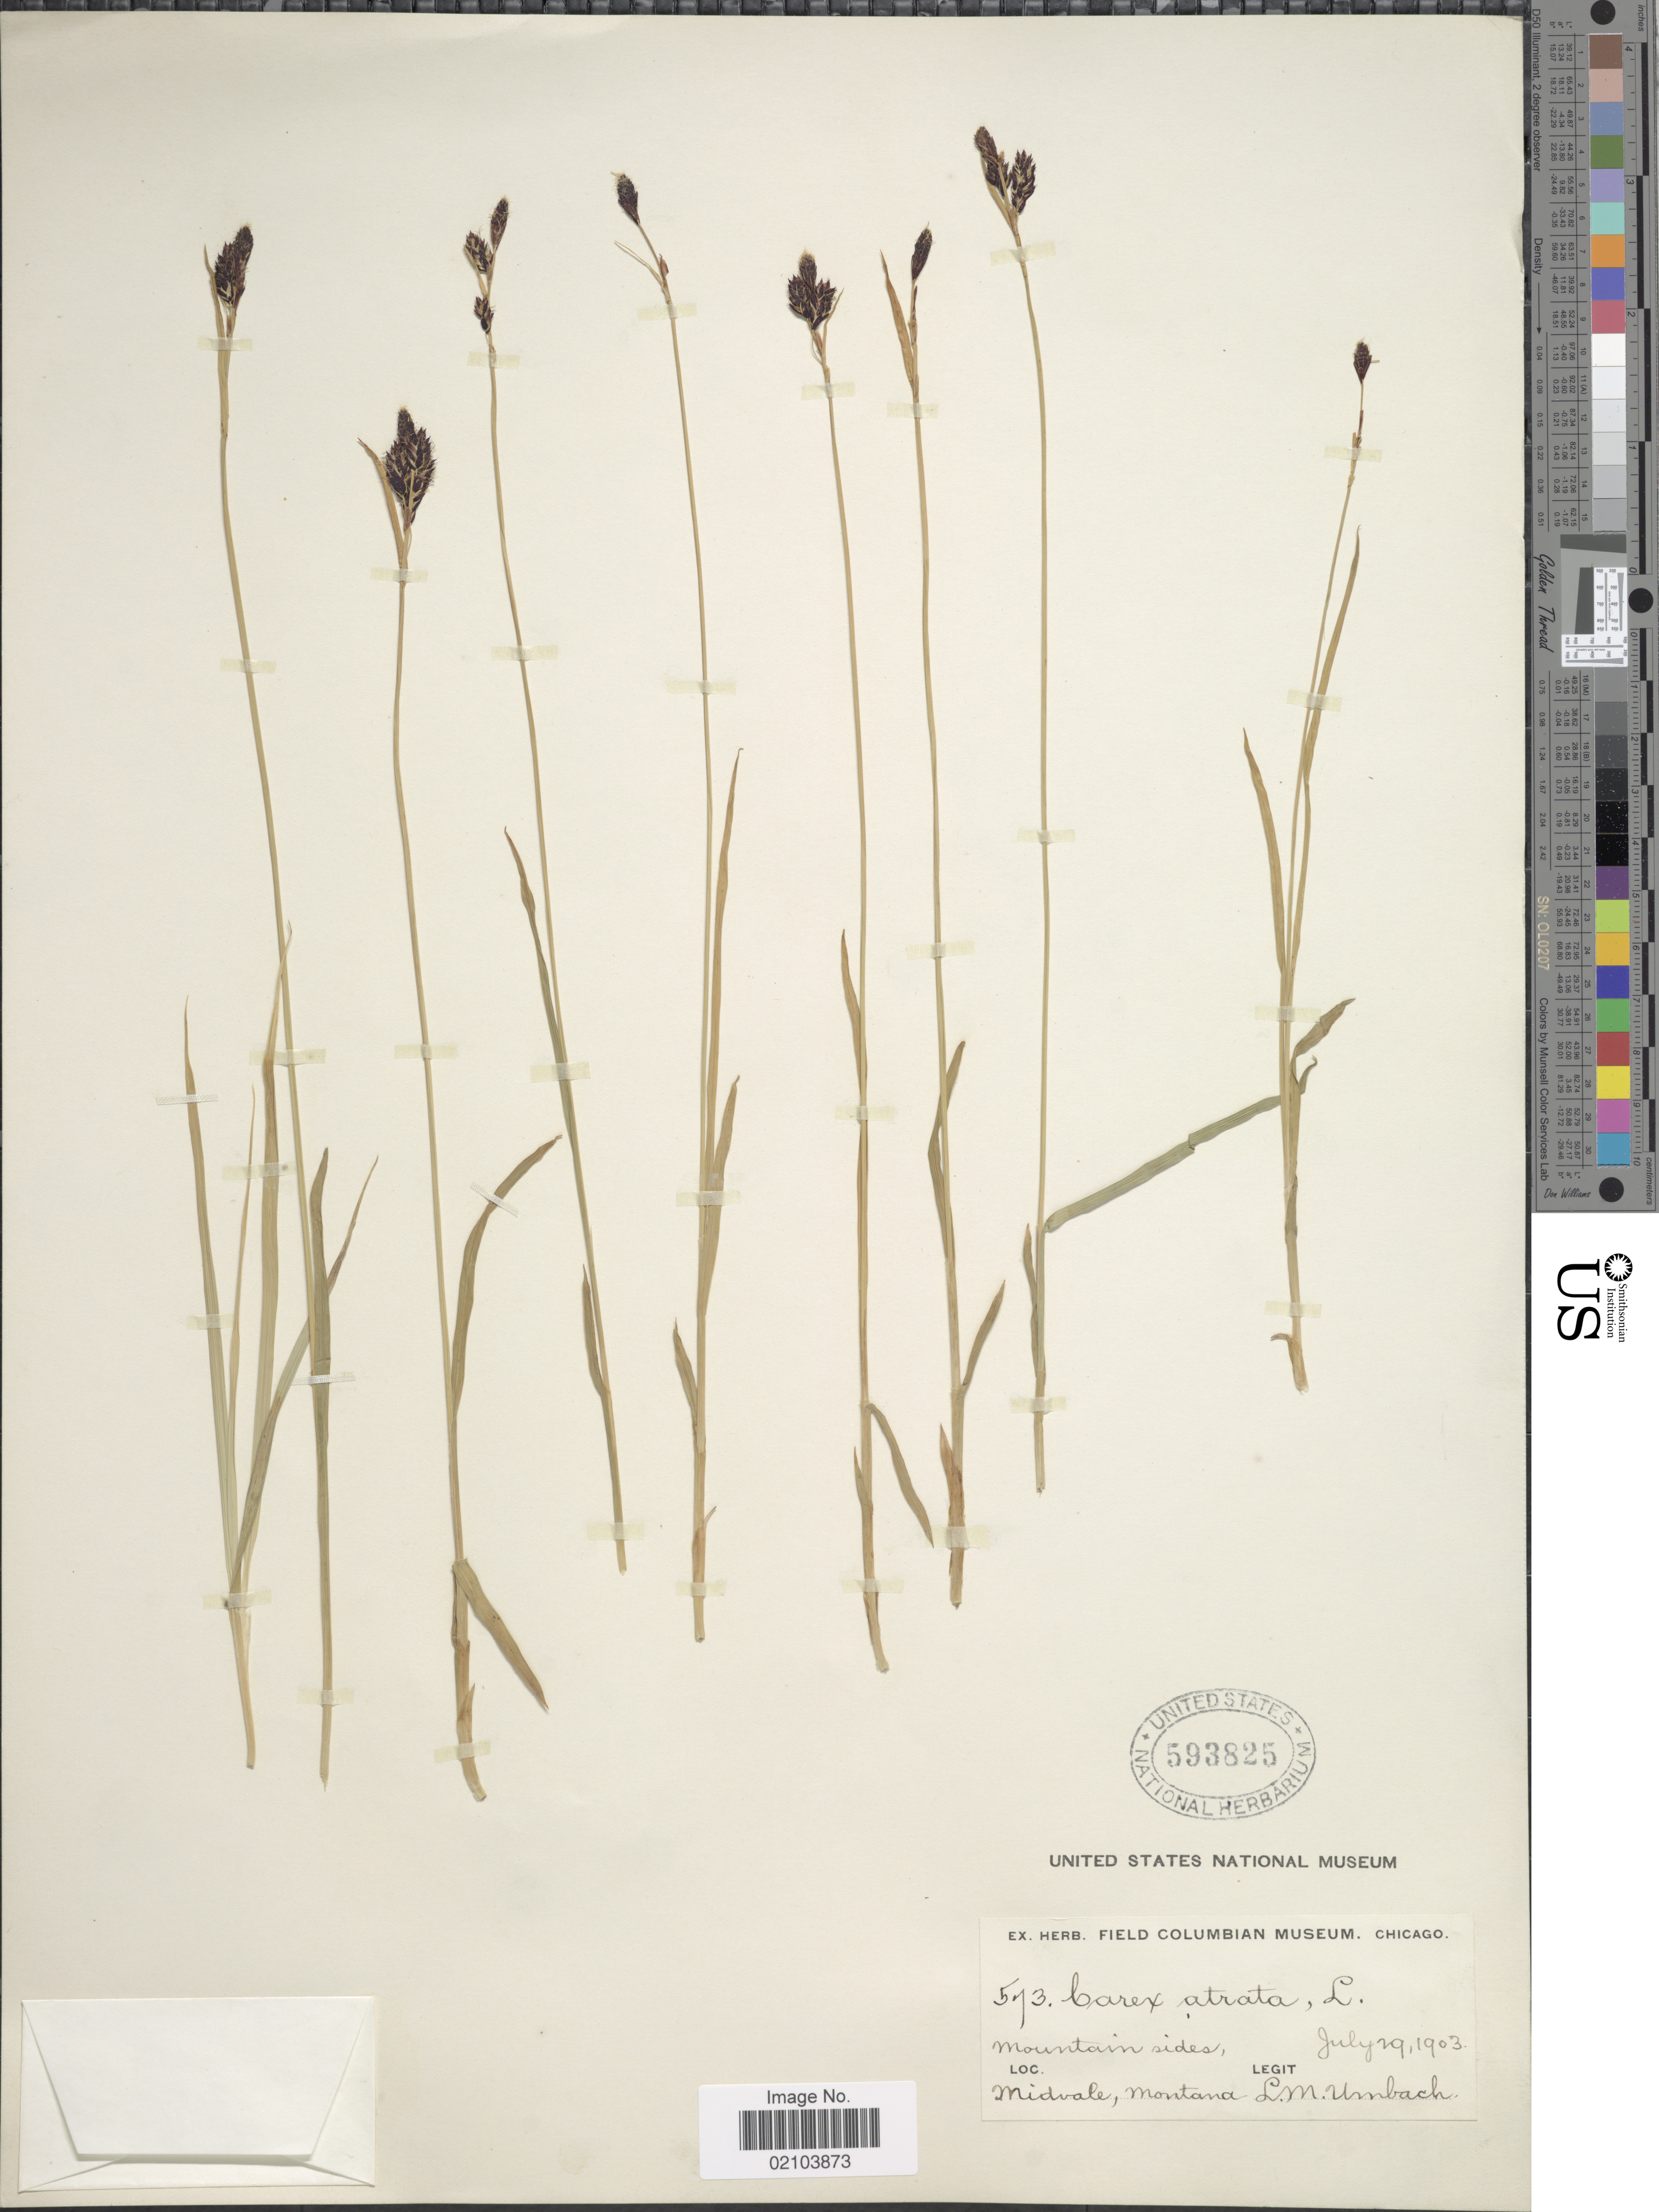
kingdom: Plantae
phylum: Tracheophyta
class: Liliopsida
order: Poales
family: Cyperaceae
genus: Carex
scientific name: Carex atrata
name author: L.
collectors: L. M. Umbach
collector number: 573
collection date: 1903-07-29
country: United States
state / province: Montana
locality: Midvale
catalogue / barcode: US 593825